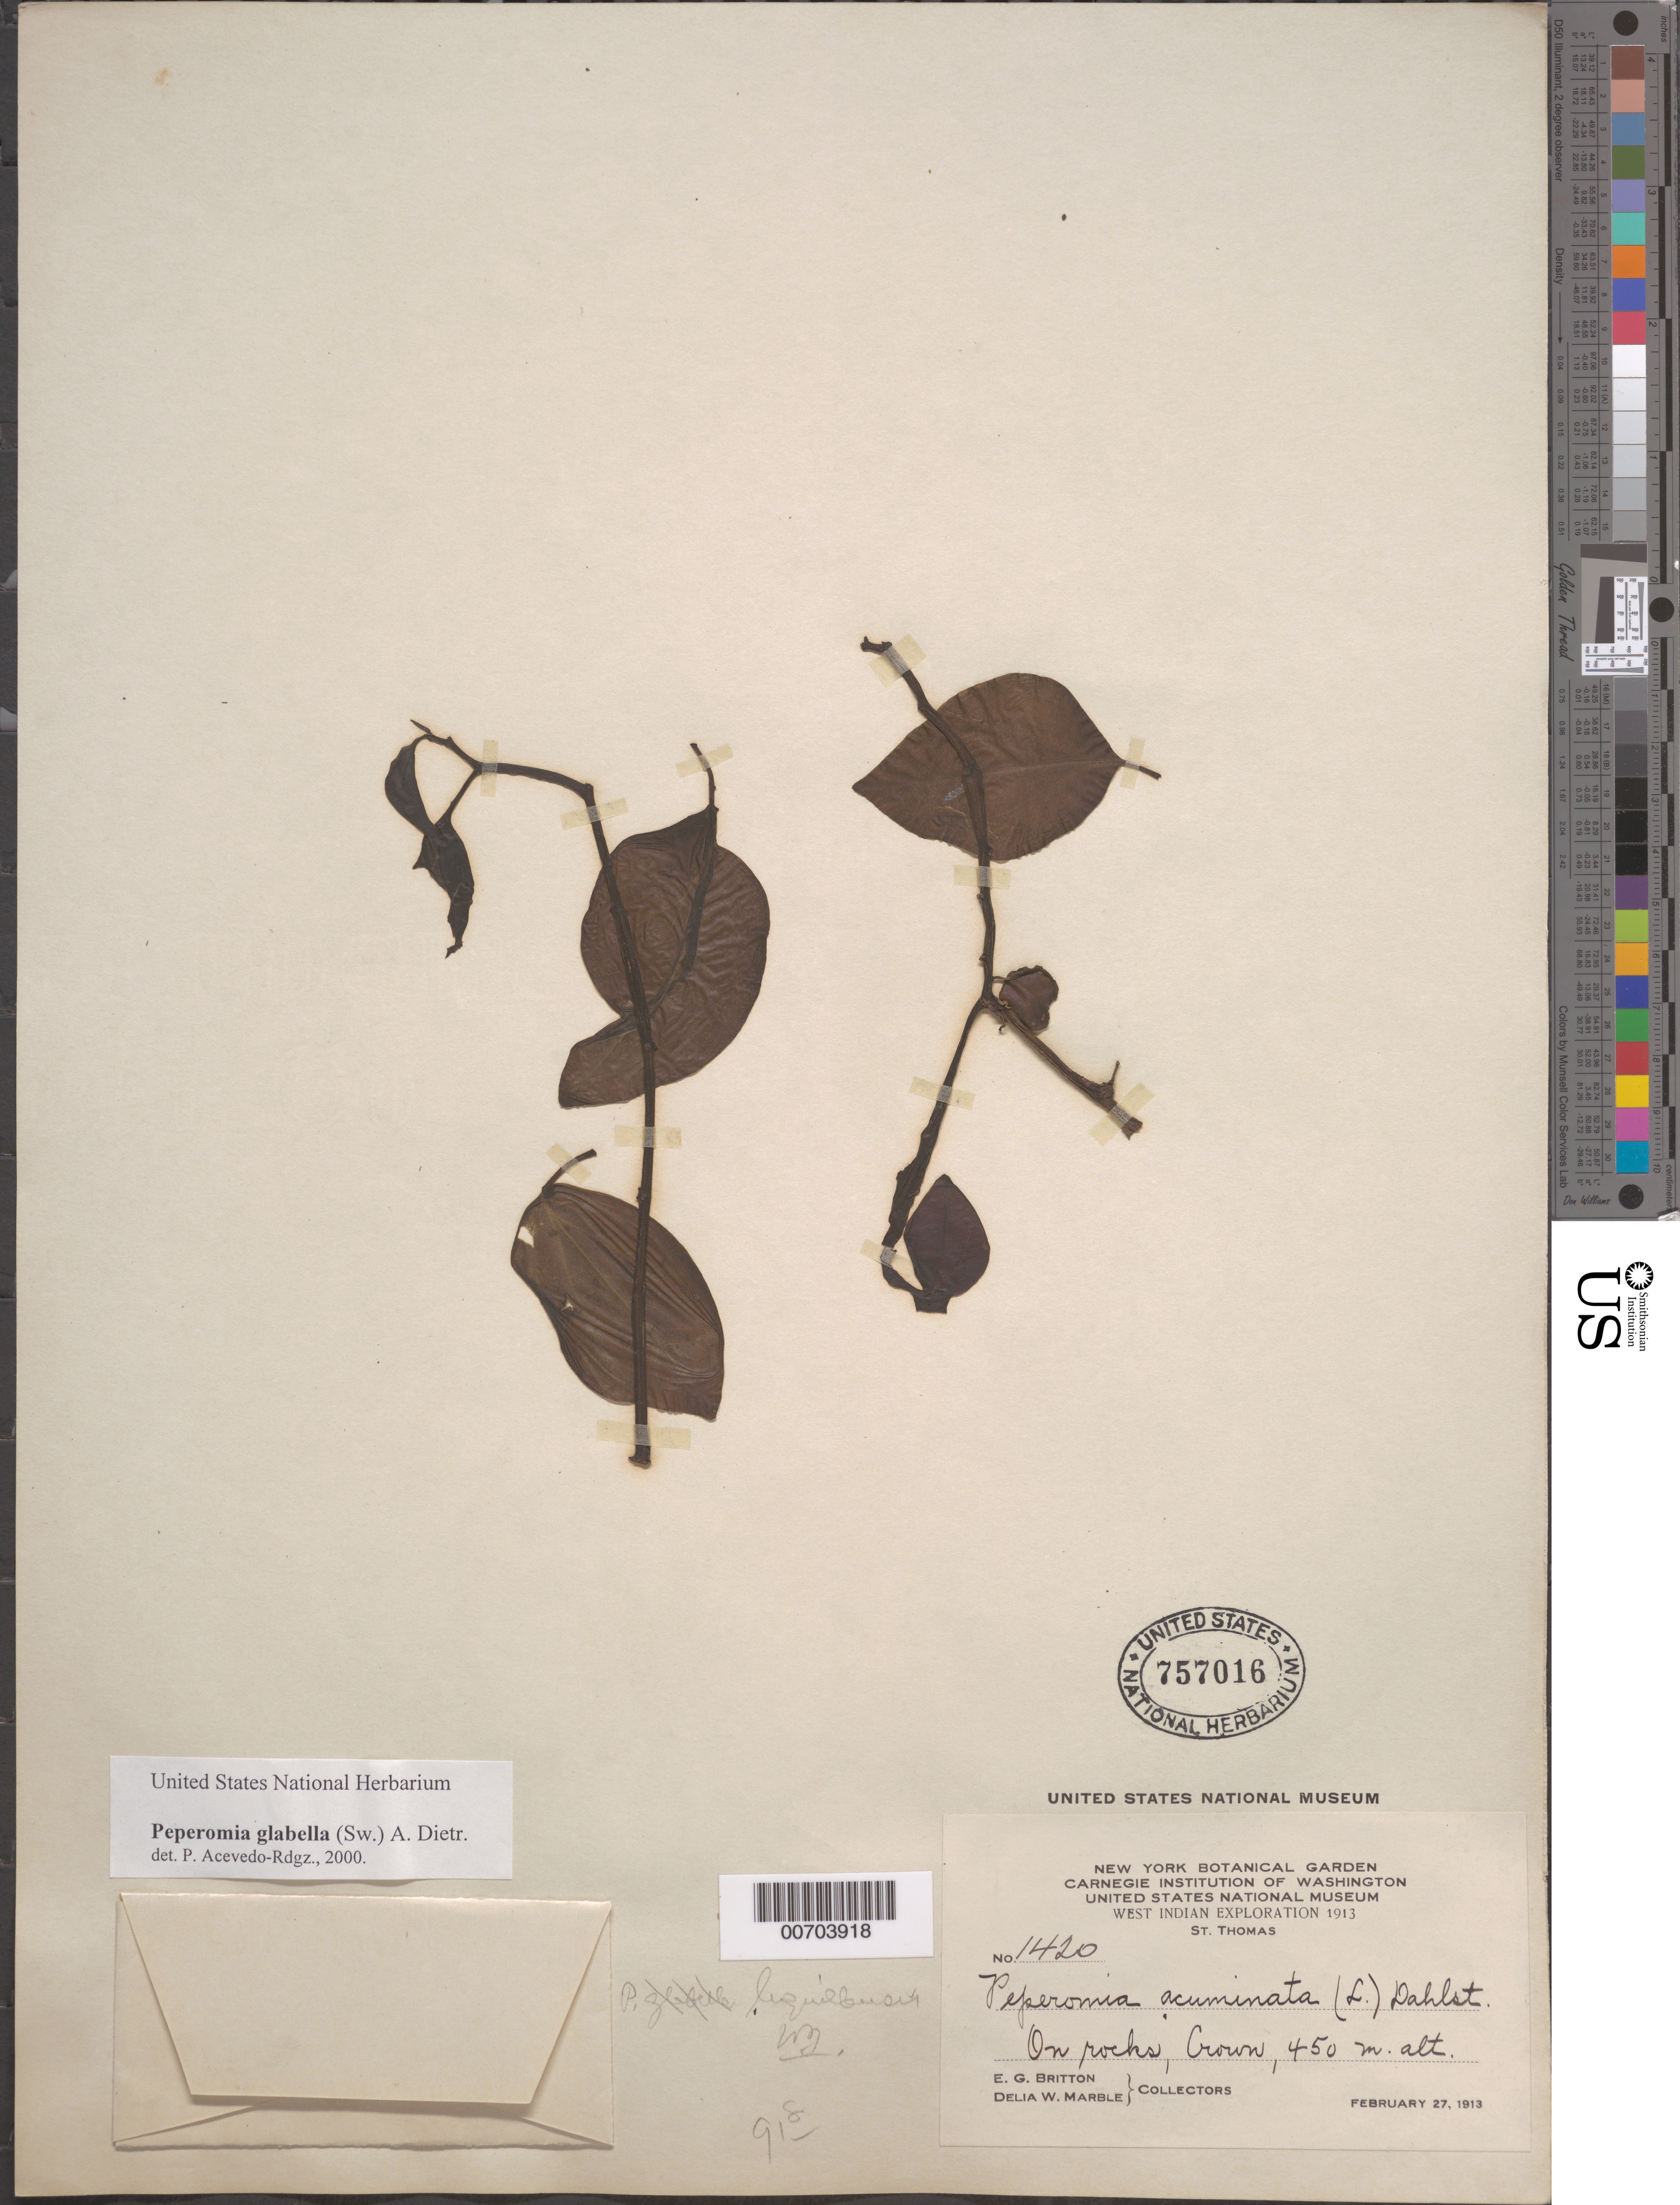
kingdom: Plantae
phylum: Tracheophyta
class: Magnoliopsida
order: Piperales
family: Piperaceae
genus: Peperomia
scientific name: Peperomia glabella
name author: (Sw.) A. Dietr.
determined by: Acevedo-Rodríguez, P., (BOT), Smithsonian Institution - National Museum of Natural History (UNITED STATES)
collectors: E. G. Britton & D. W. Marble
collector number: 1420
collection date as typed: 27 Feb 1913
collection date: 1913-02-27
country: U.S. Virgin Islands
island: St. Thomas Island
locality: Crown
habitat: On rocks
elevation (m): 450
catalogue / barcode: US 757016